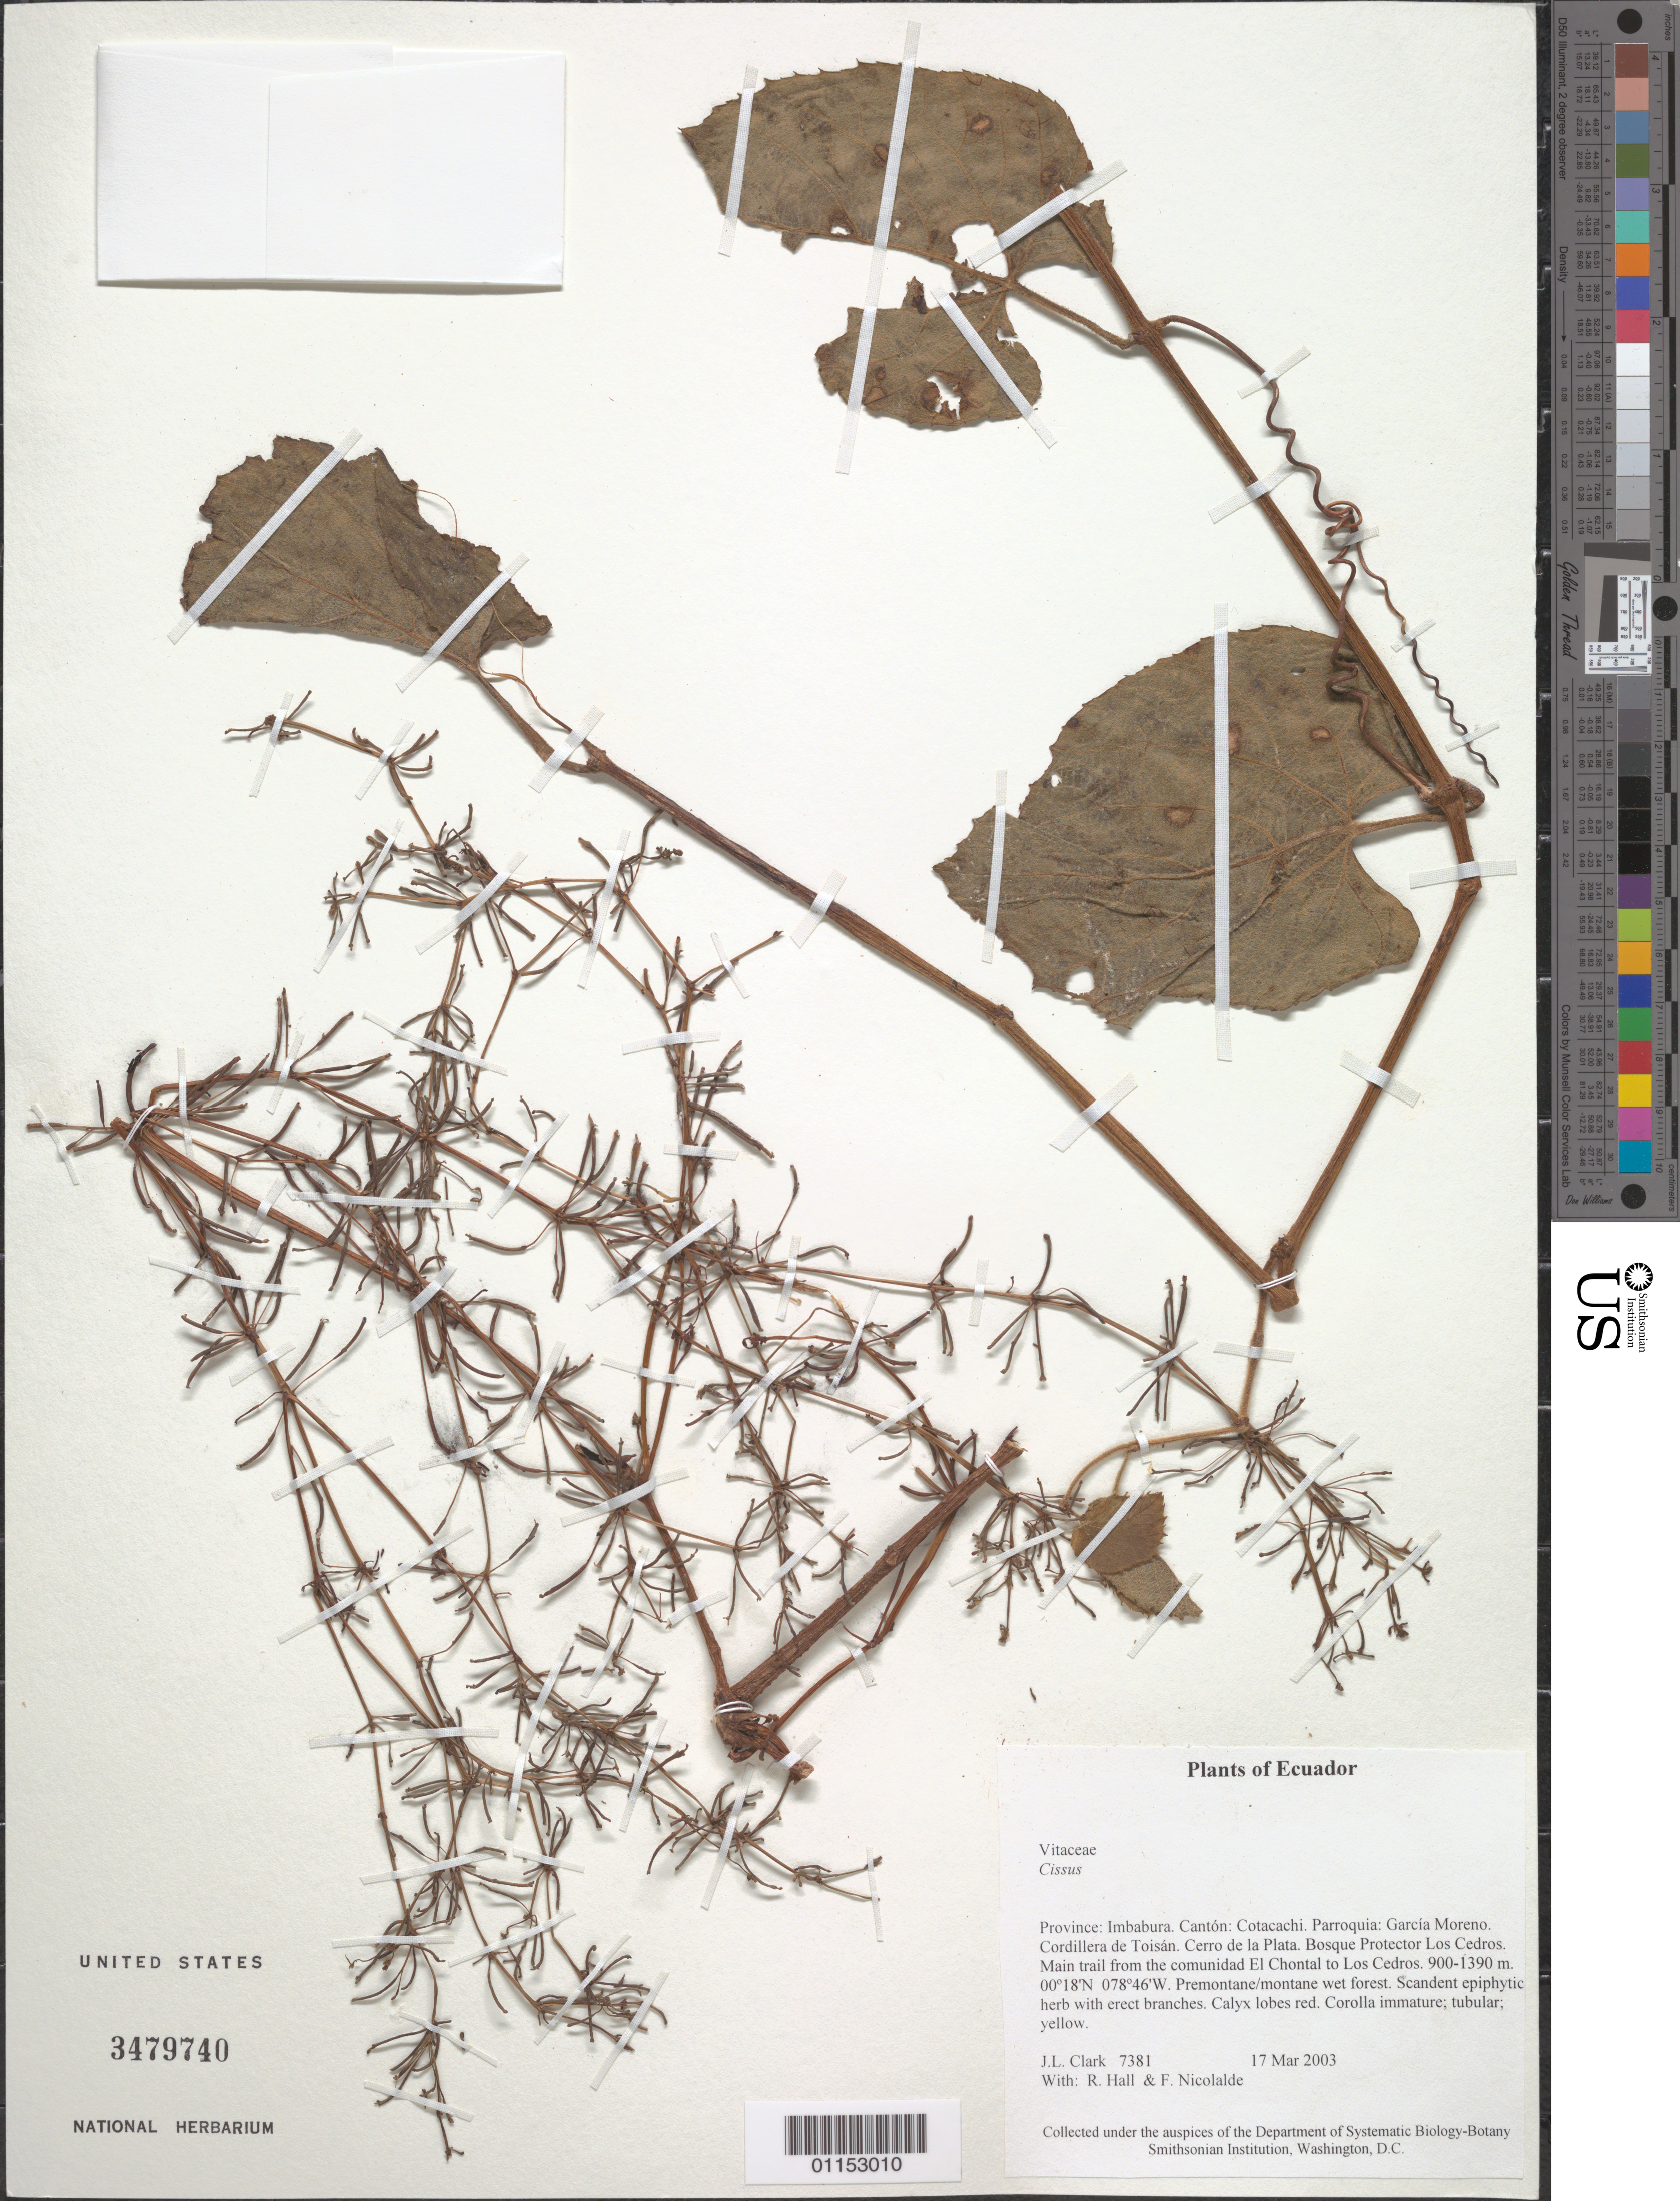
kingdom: Plantae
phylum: Tracheophyta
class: Magnoliopsida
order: Vitales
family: Vitaceae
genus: Cissus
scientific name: Cissus sp.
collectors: J. L. Clark, R. Hall & F. Nicolalde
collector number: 7381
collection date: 2003-03-17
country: Ecuador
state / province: Imbabura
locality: Cotacachi. Parroquia: Garcia Moreno. Cordillera de Toisan. Cerro de la Plata. Bosque Protector Los Cedros. Main trail the comunidad El Chontal to Los Cedros.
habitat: Premontane/montane wet forest. Scandent epiphytic herb with erect branches.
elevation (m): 900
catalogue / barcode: US 3479740